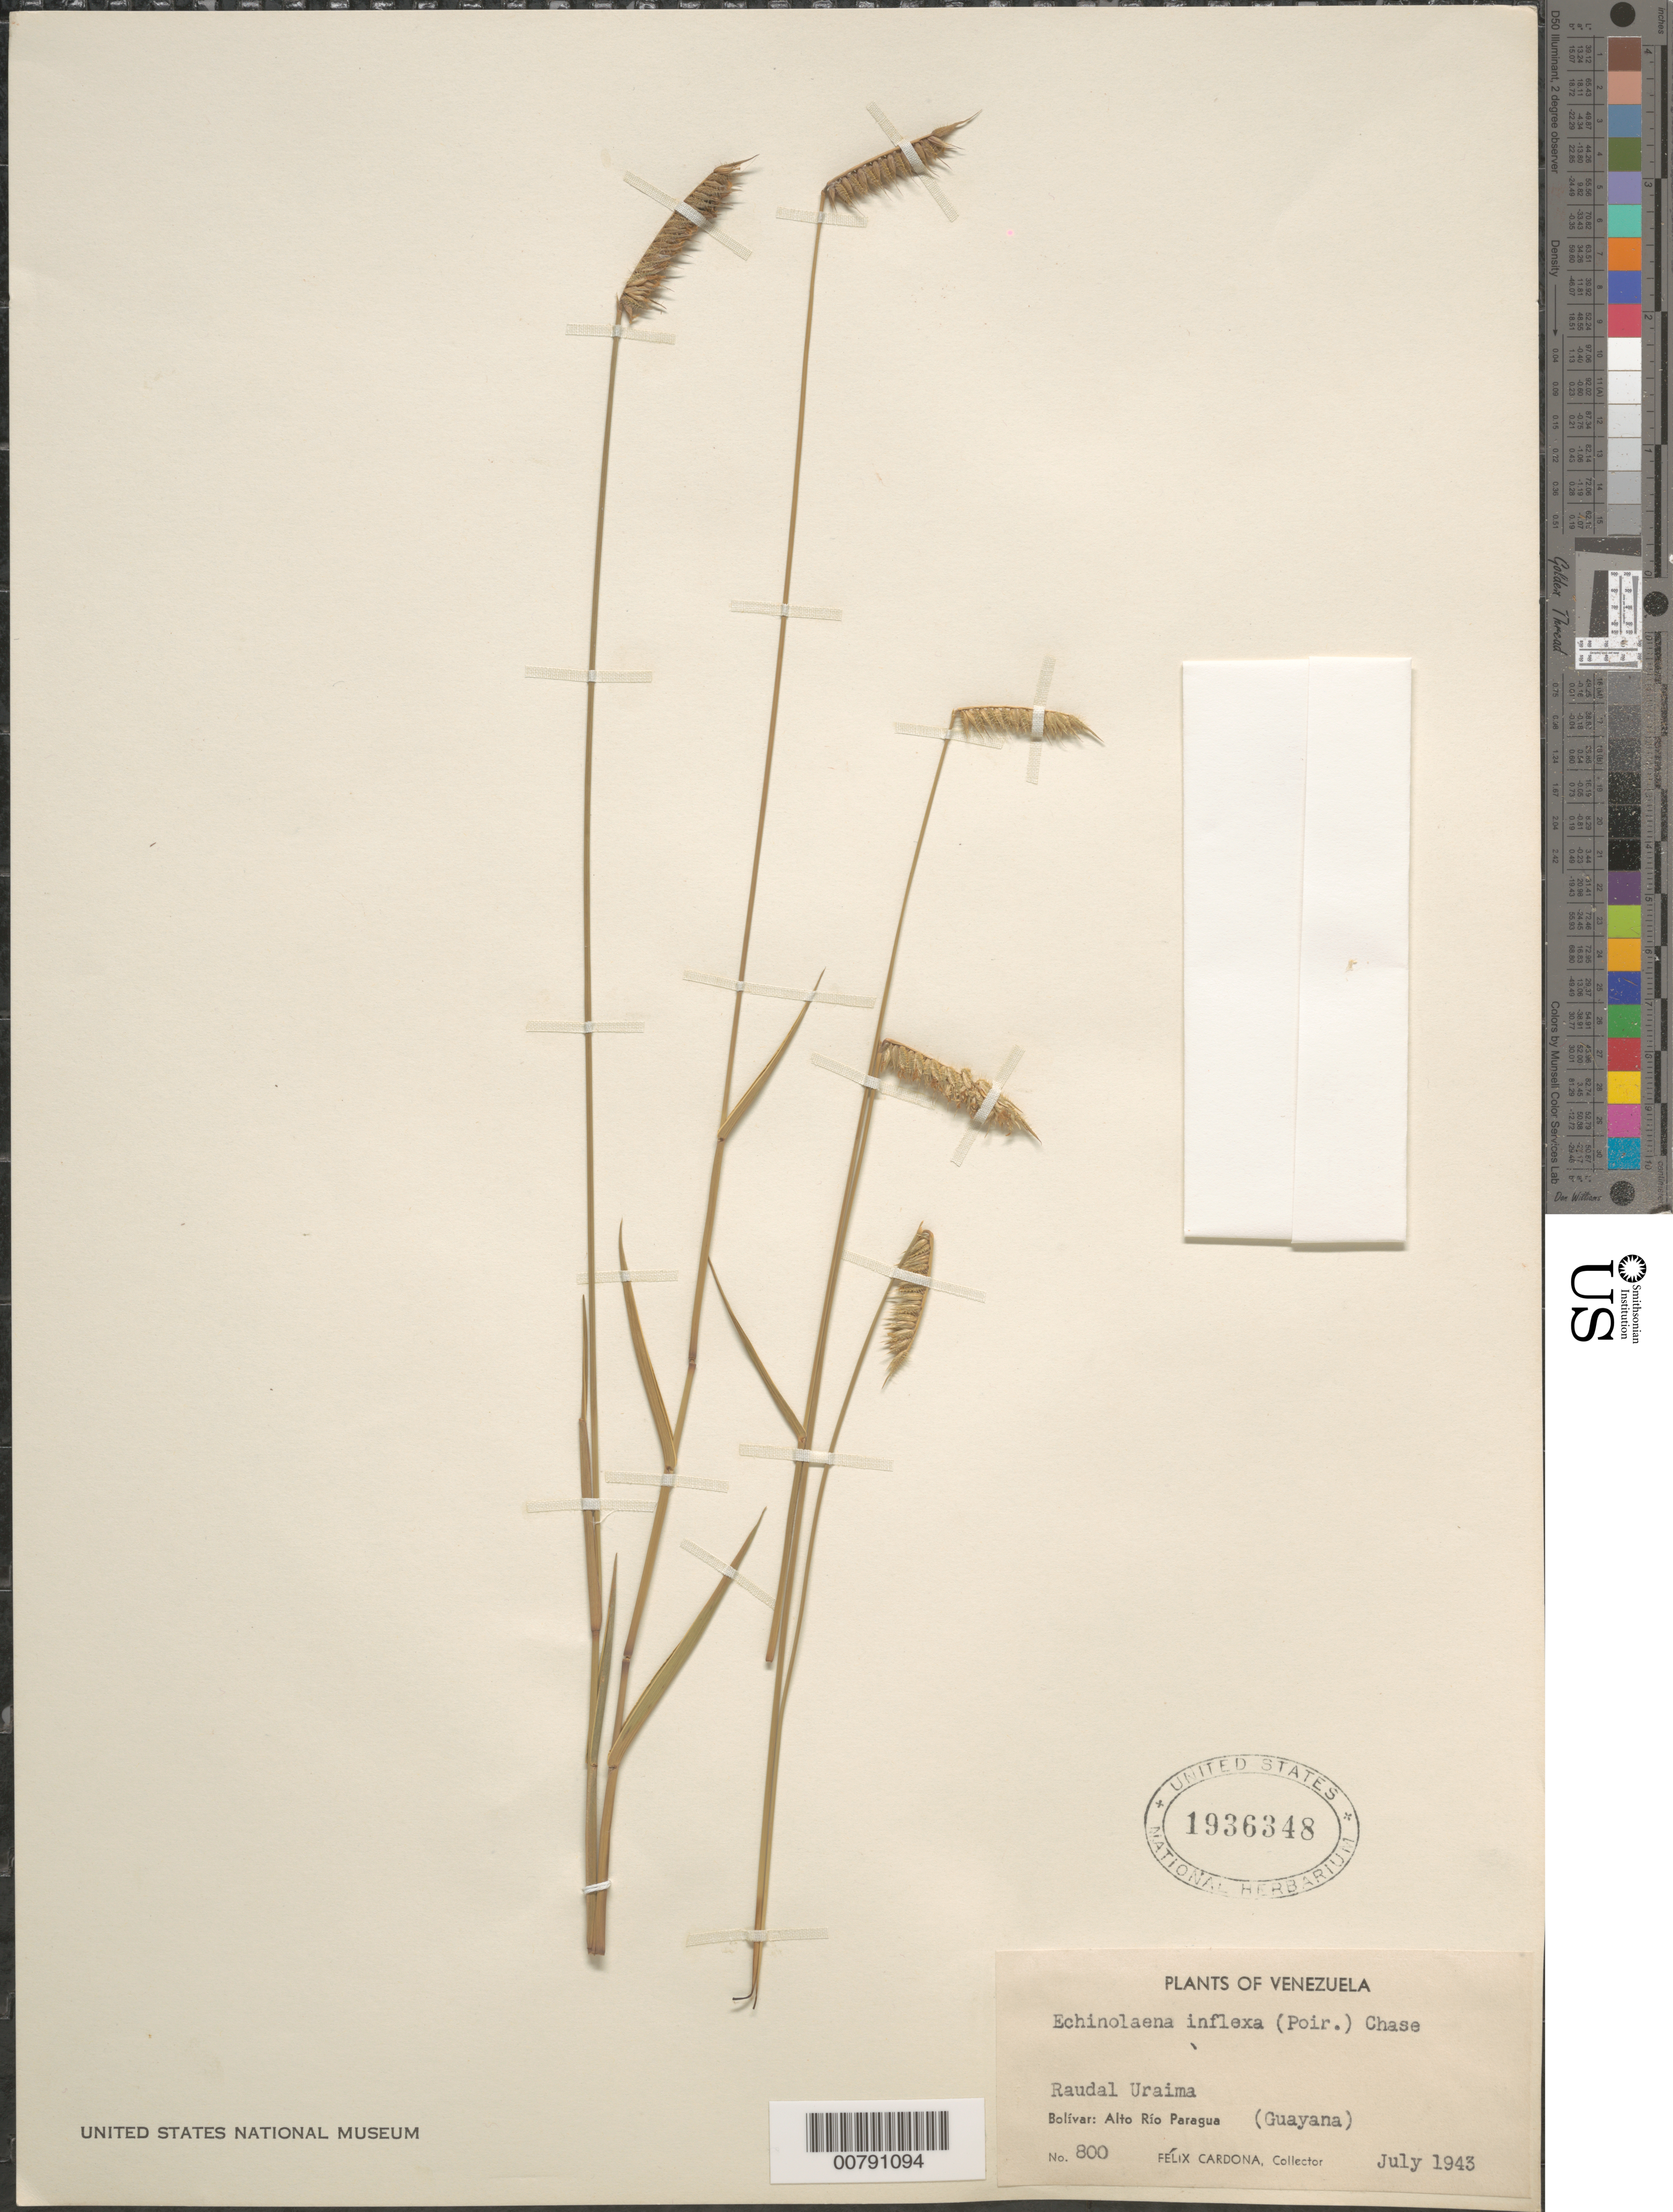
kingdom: Plantae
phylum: Tracheophyta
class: Liliopsida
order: Poales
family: Poaceae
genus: Echinolaena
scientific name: Echinolaena inflexa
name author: (Poir.) Chase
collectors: F. Cardona Puig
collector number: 800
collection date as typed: Jul-43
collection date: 1943-07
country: Venezuela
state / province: Bolívar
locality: Alto Río Paragua, Raudal Uraima (Guayana)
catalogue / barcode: US 1936348